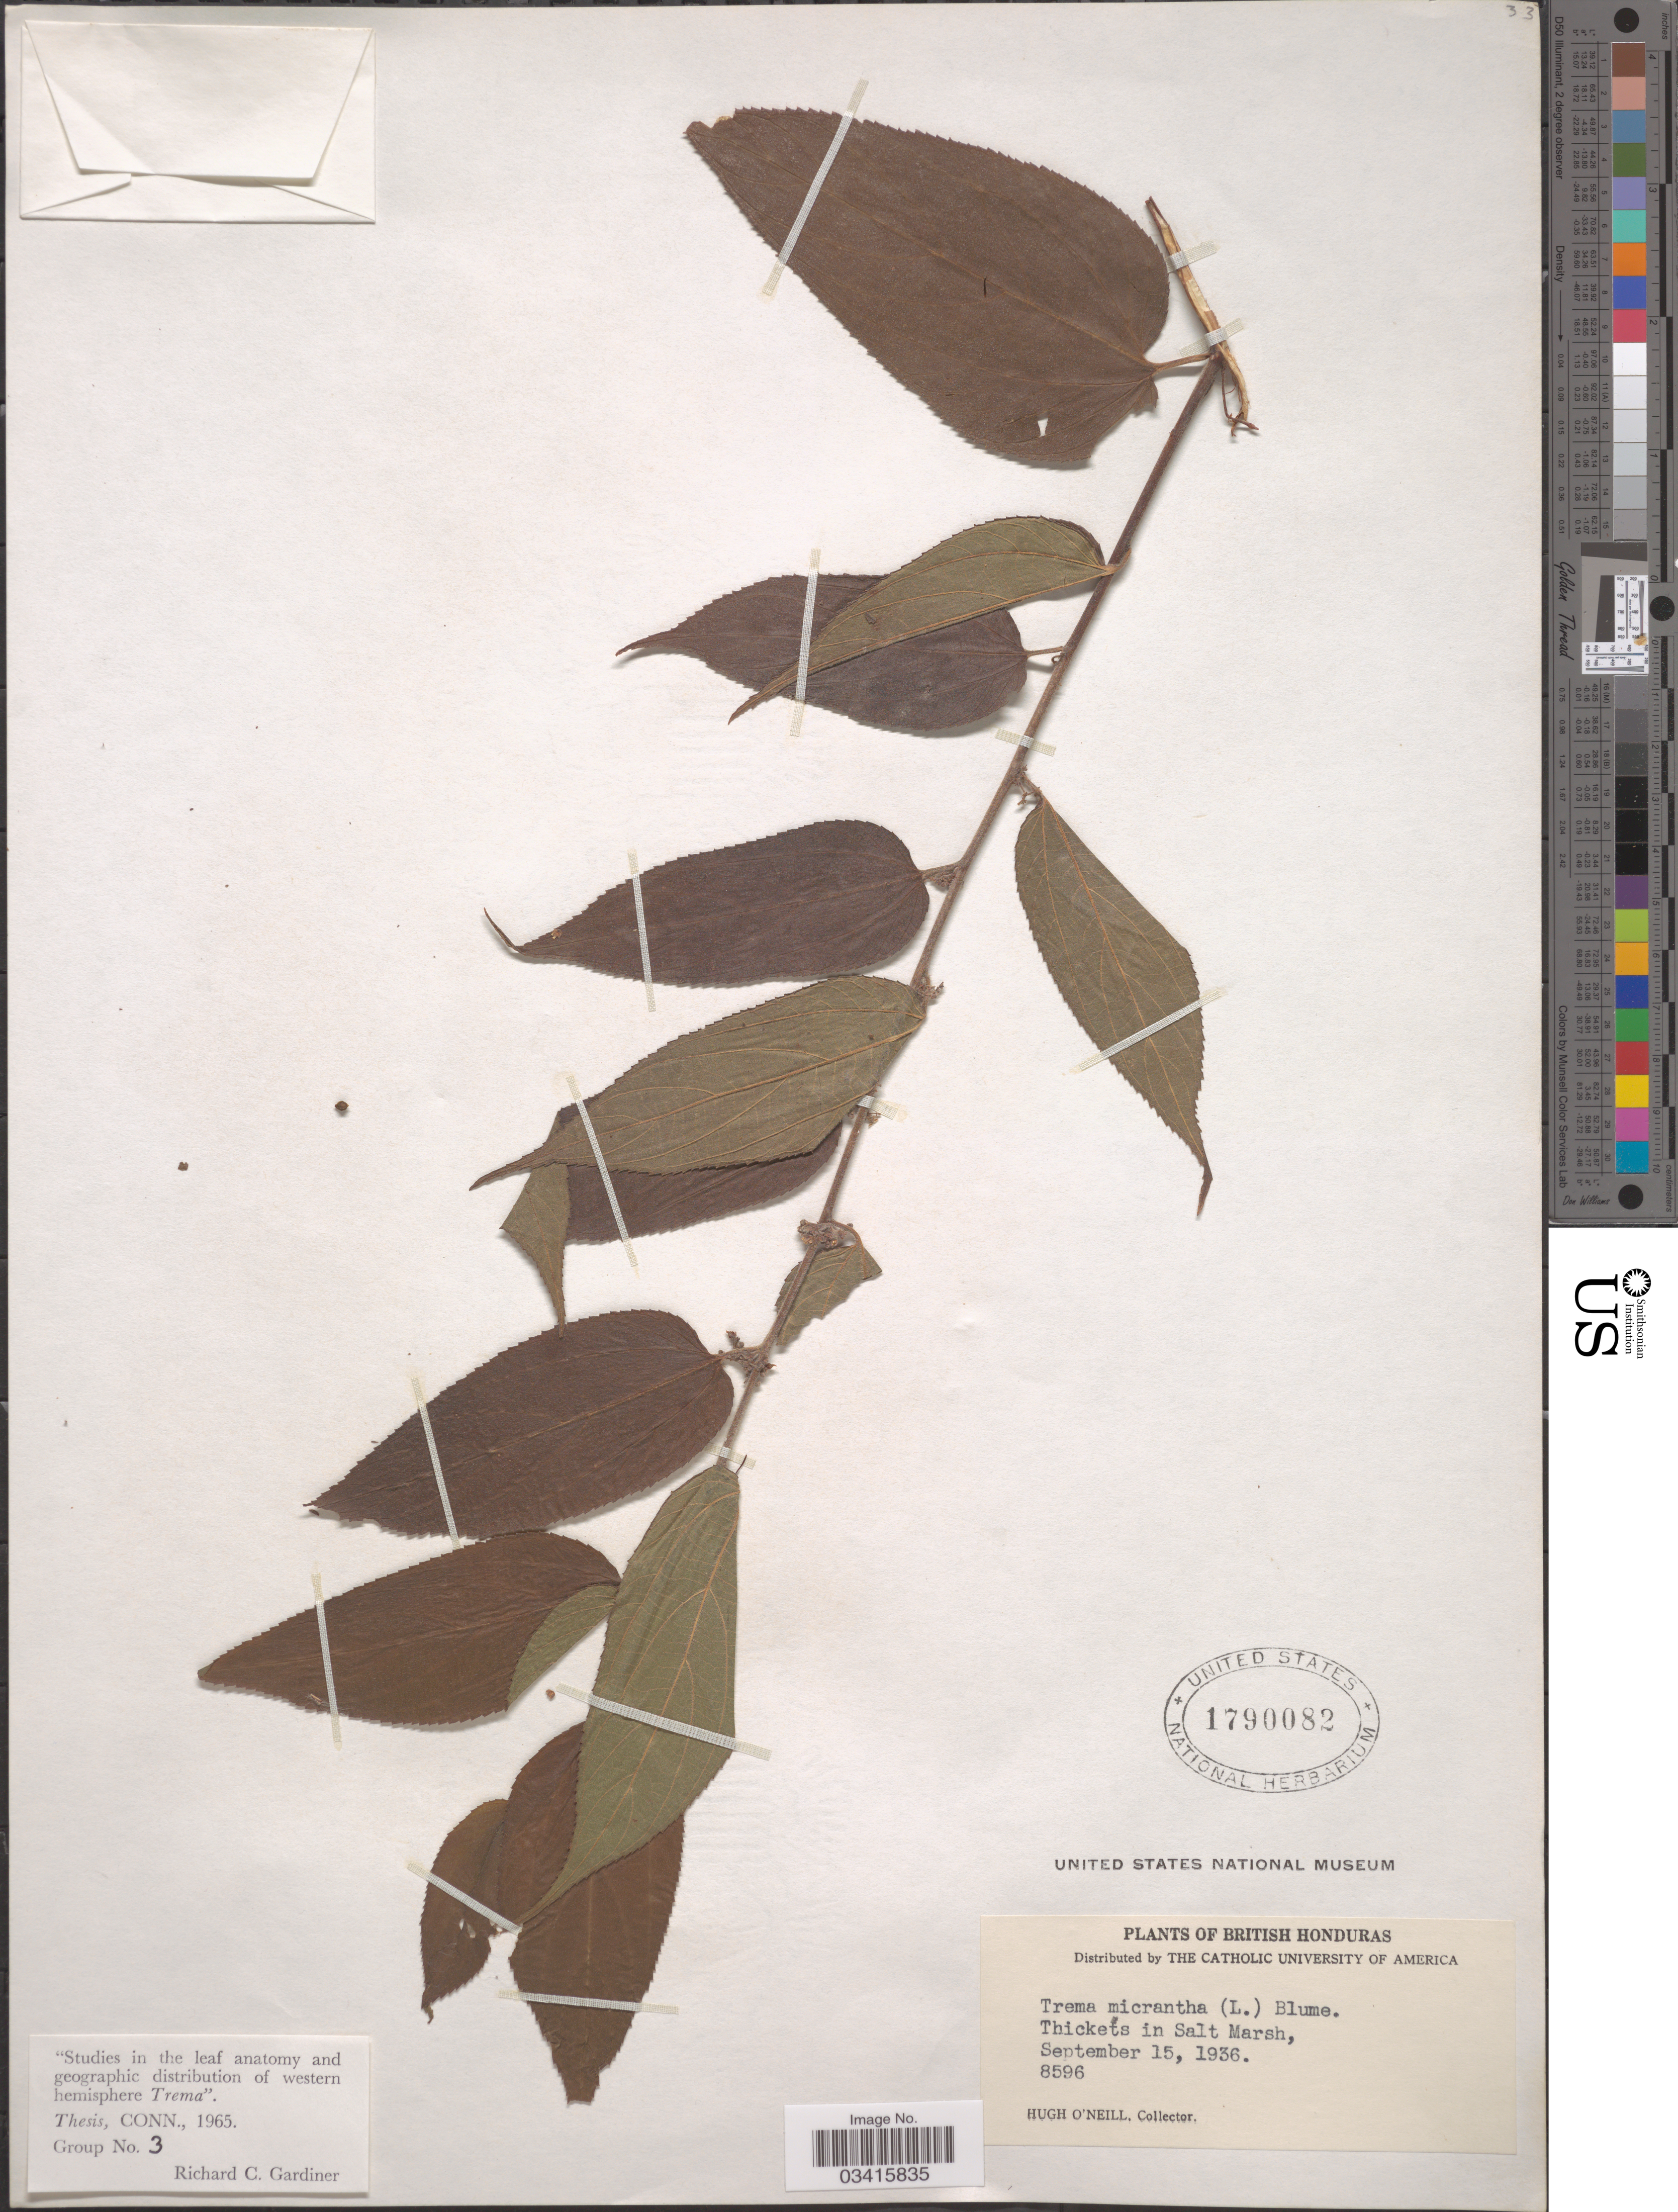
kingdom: Plantae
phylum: Tracheophyta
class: Magnoliopsida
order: Rosales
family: Cannabaceae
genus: Trema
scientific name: Trema micranthum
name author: (L.) Blume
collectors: H. O'Neill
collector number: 8596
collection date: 1936-09-15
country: Belize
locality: British Honduras. Thickets in Salt Marsh.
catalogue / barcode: US 1790082